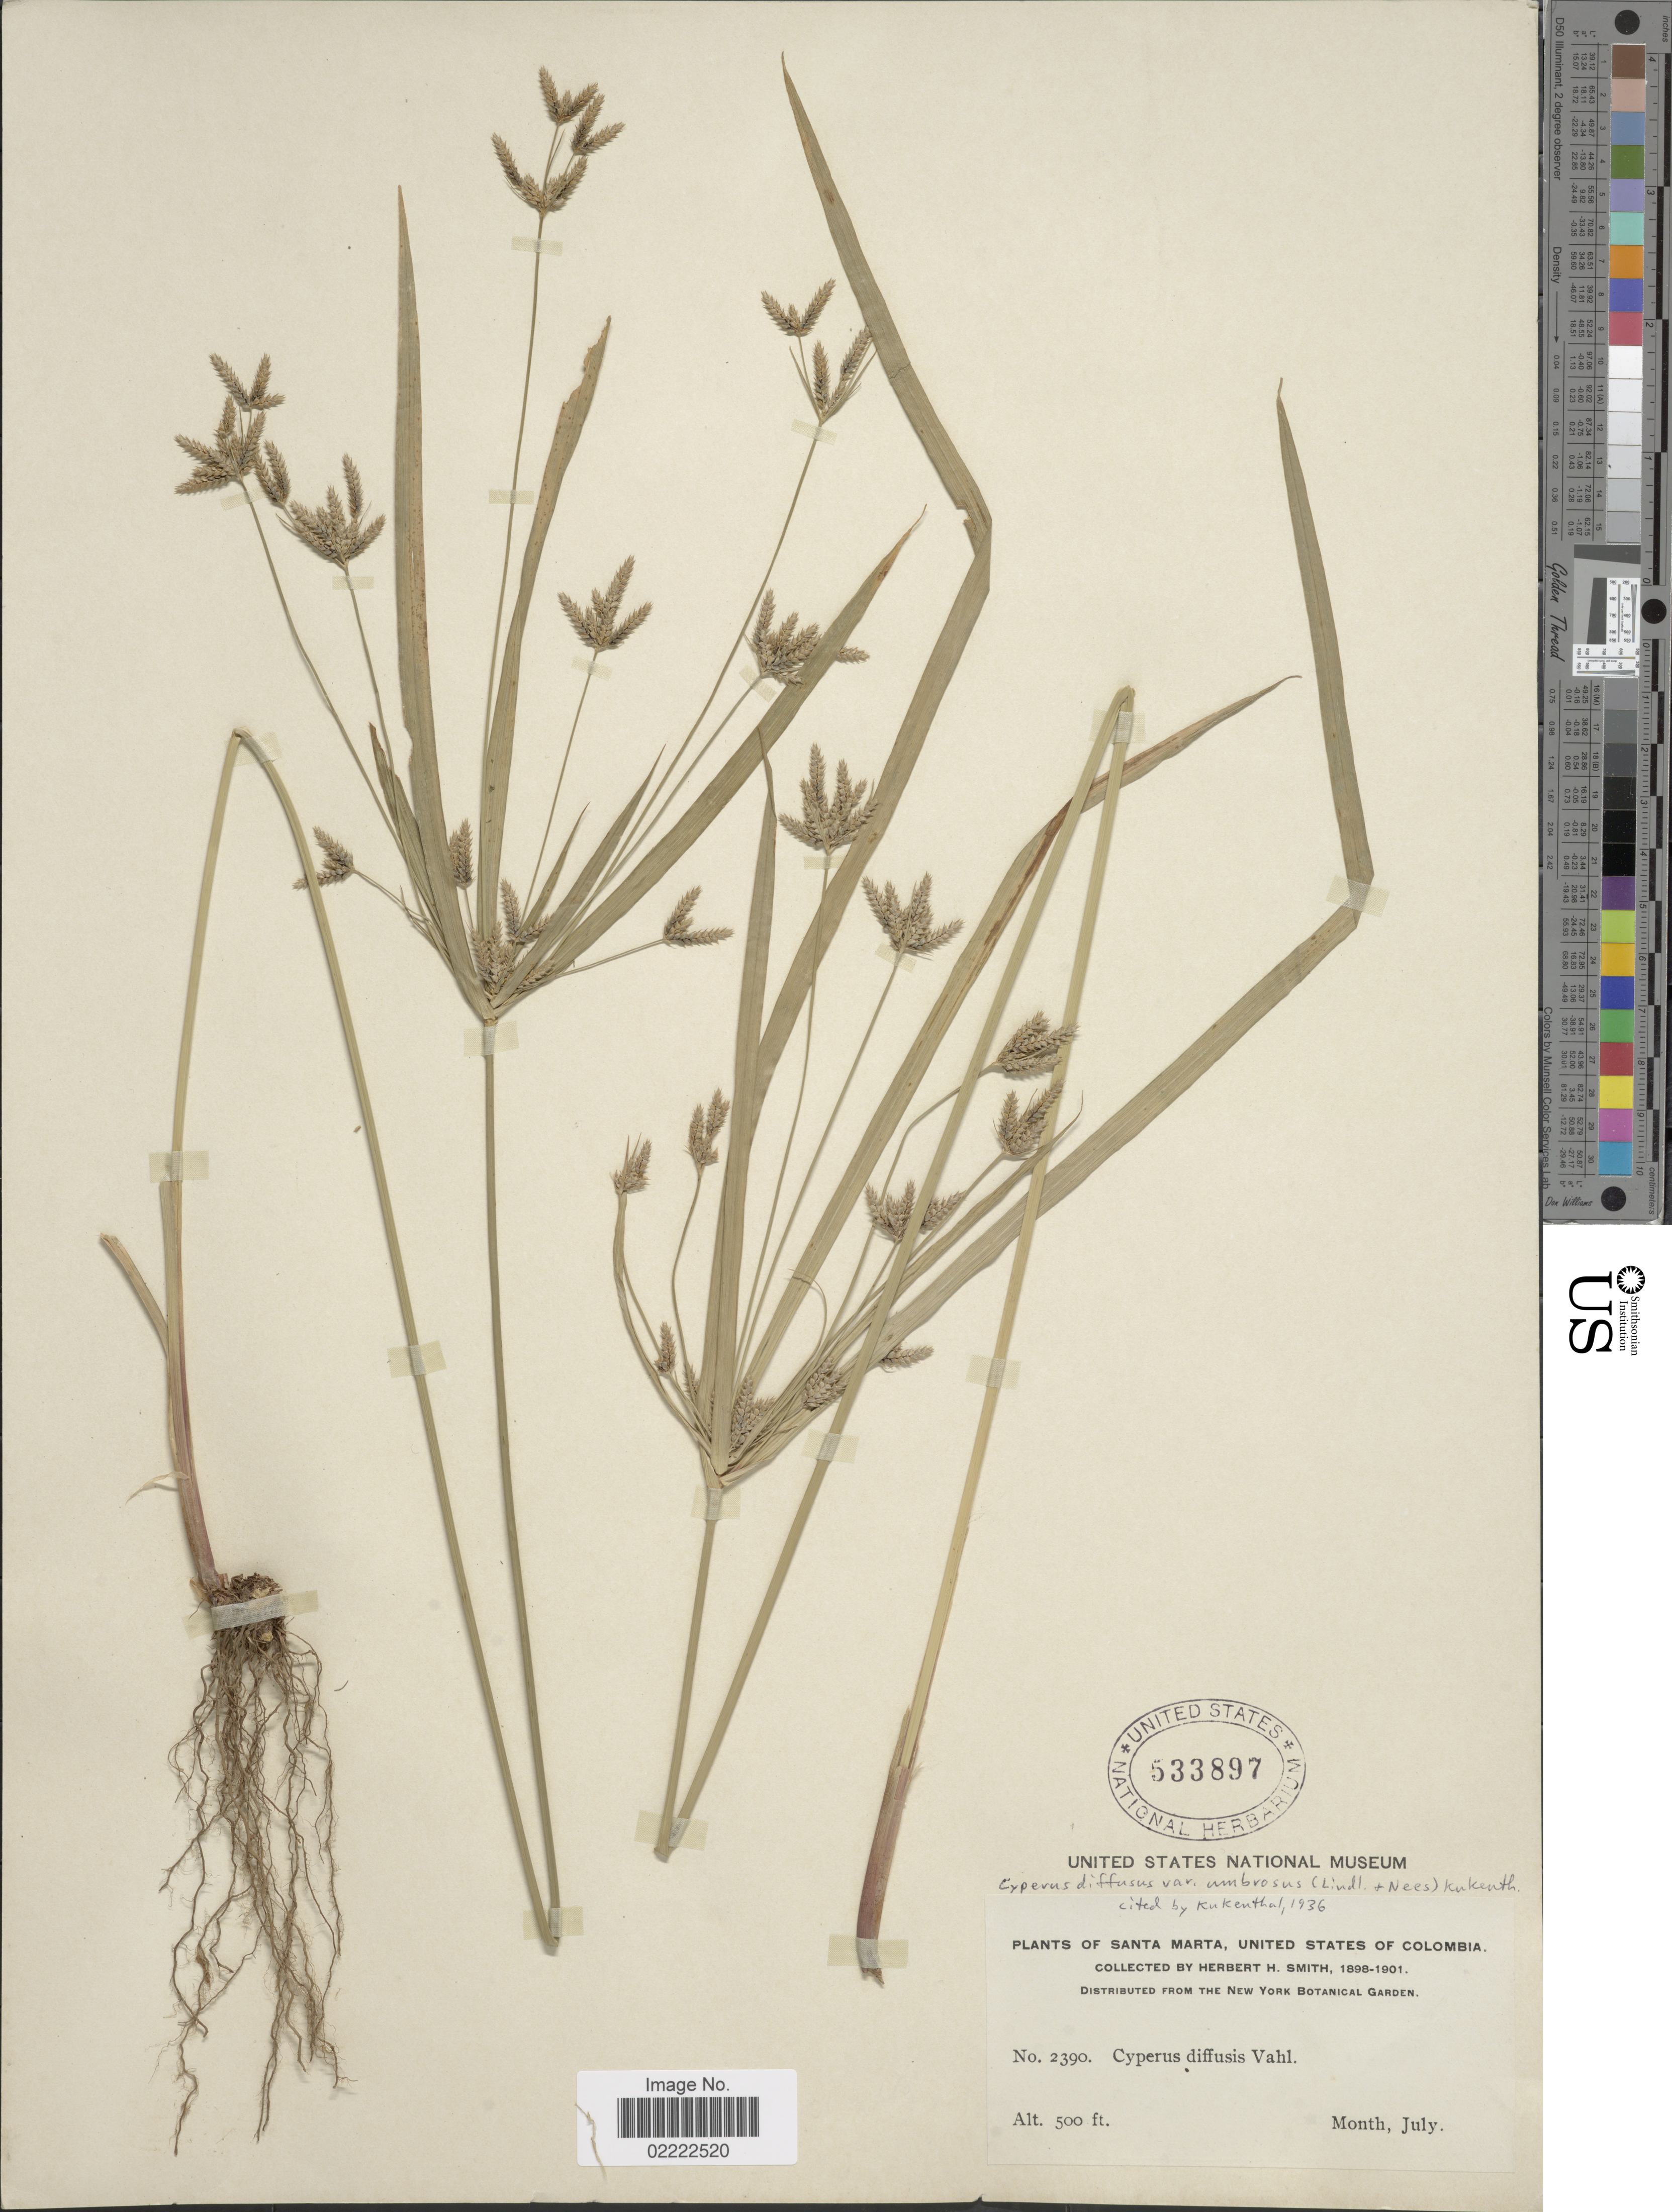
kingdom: Plantae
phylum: Tracheophyta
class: Liliopsida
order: Poales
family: Cyperaceae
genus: Cyperus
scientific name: Cyperus laxus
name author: Lam.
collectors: Herbert H. Smith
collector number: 2390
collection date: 1898-07/1901-07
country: Colombia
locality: Santa Marta, United States of Colombia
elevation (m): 152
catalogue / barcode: US 533897